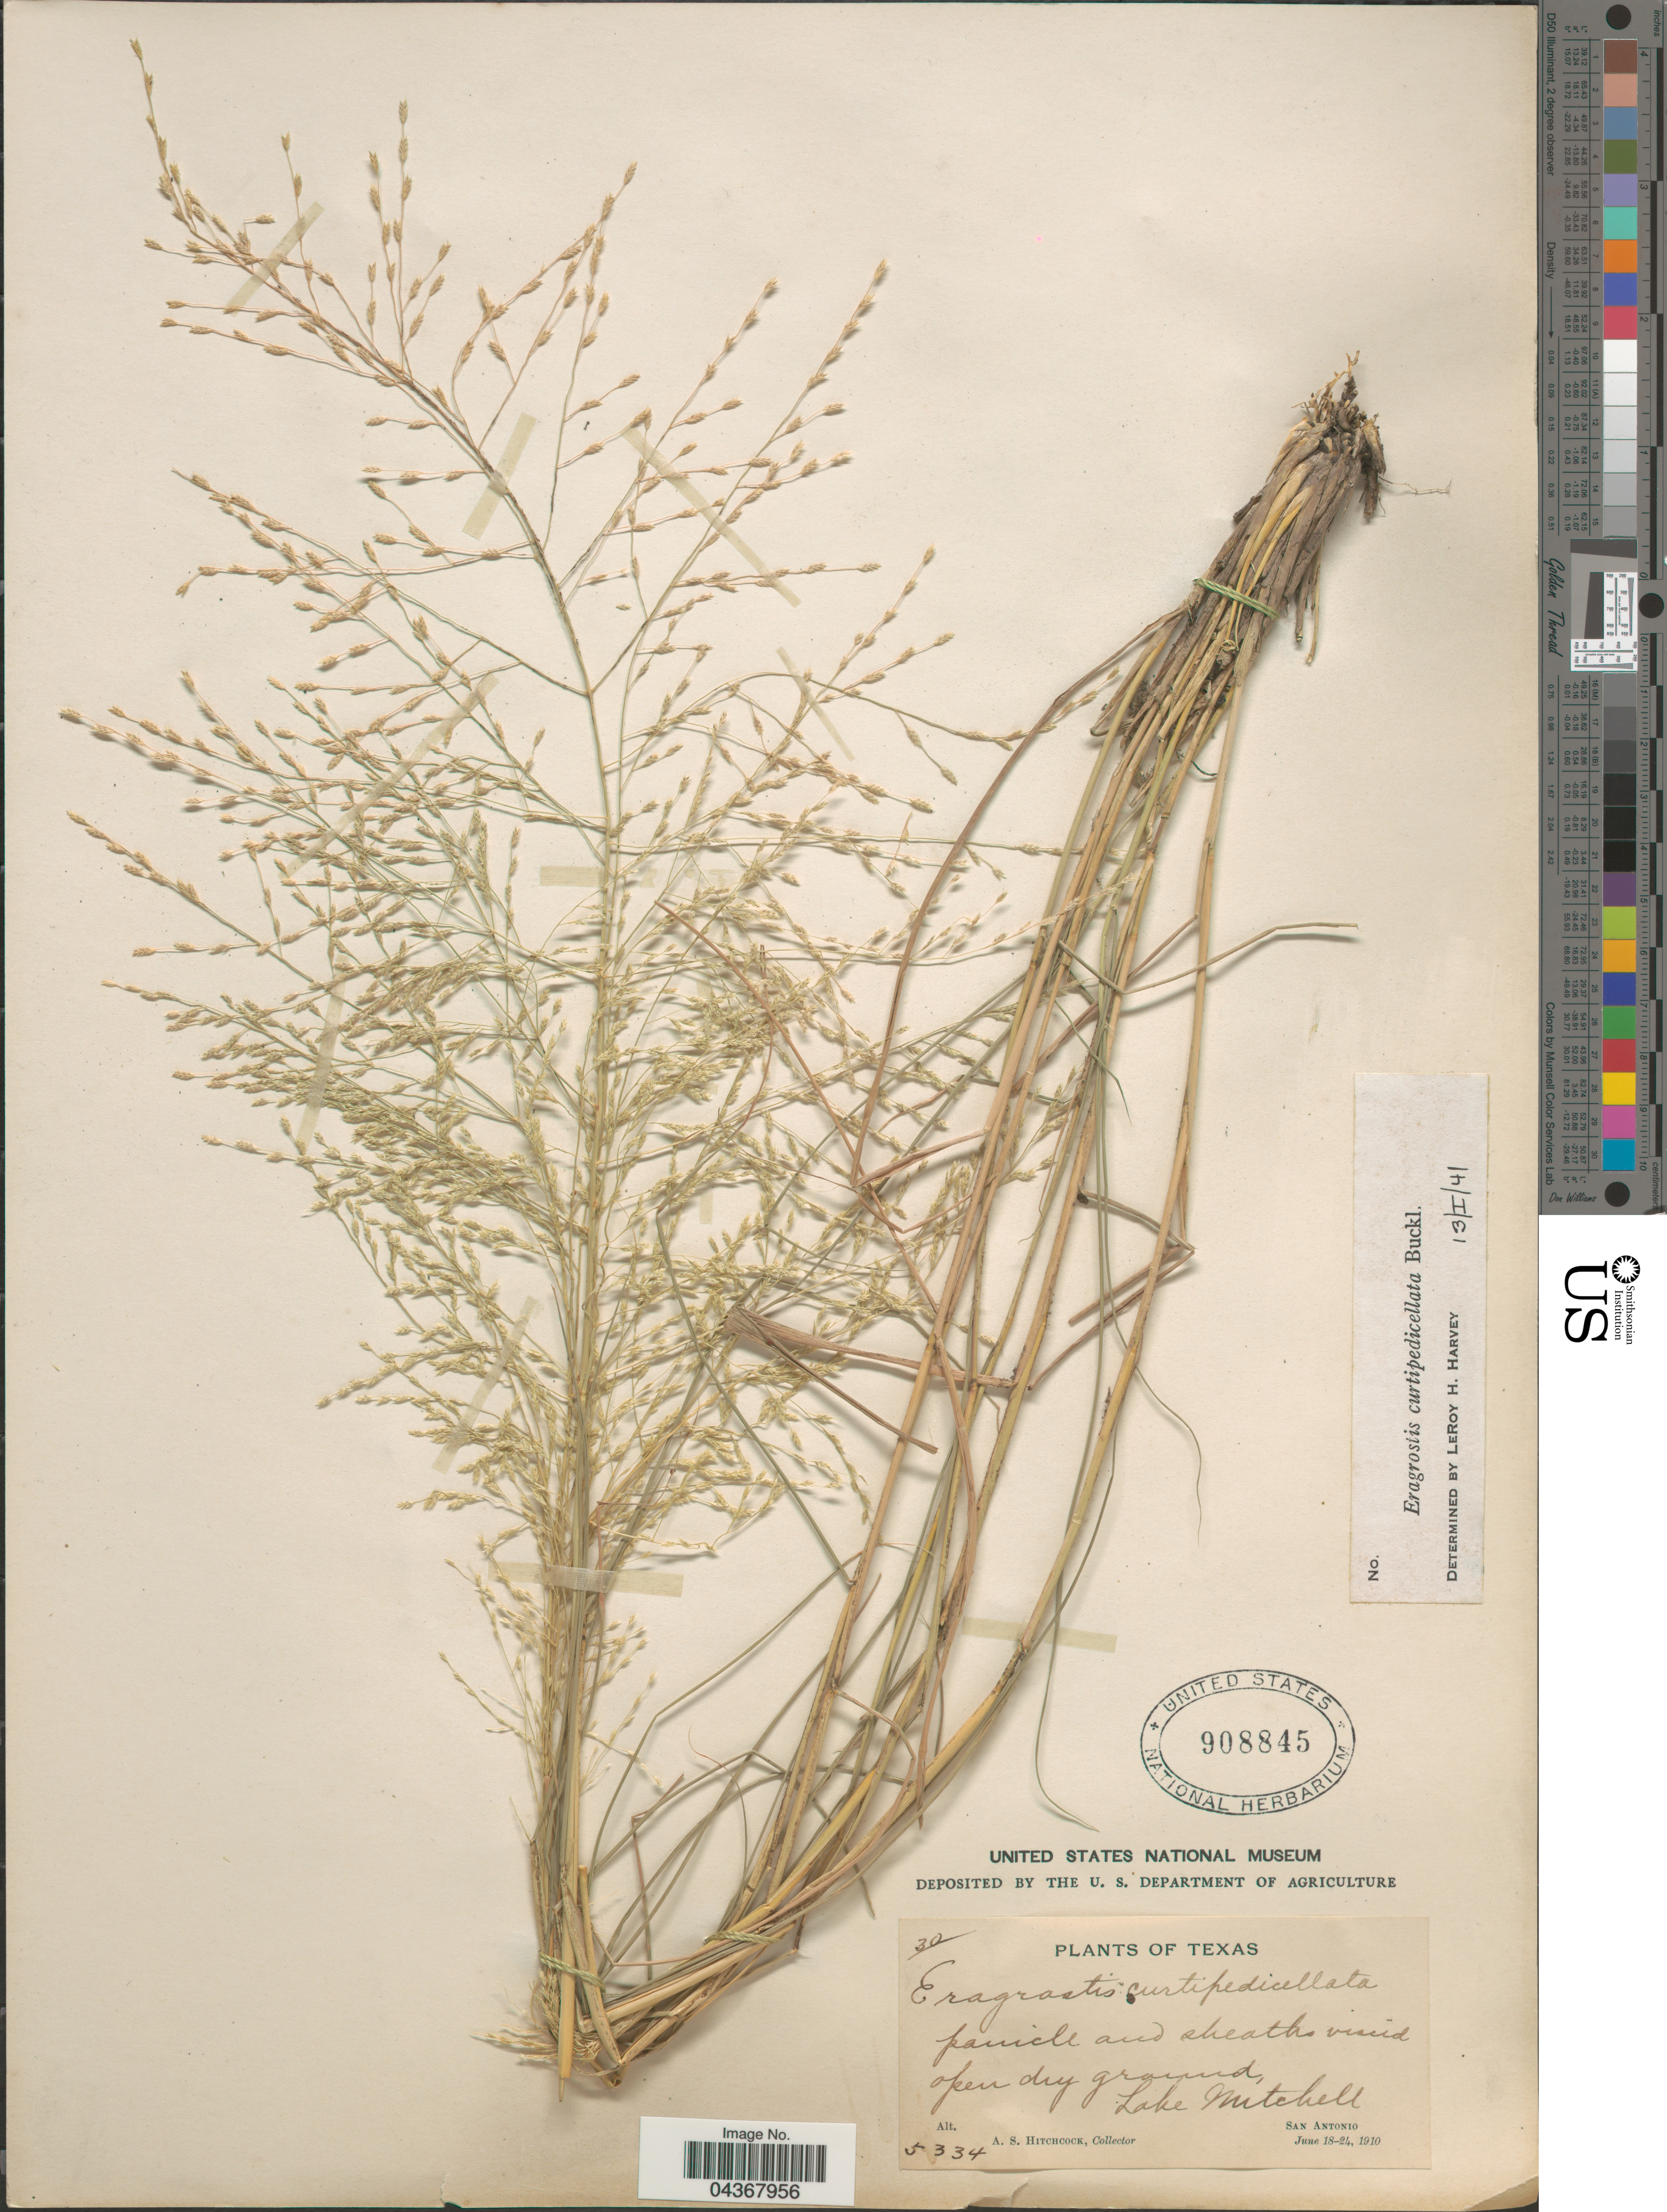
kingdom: Plantae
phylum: Tracheophyta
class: Liliopsida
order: Poales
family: Poaceae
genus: Eragrostis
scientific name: Eragrostis curtipedicellata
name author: Buckley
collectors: A. S. Hitchcock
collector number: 5334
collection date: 1910-06-18/1910-06-24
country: United States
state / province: Texas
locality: Lake Mitchell. San Antonio.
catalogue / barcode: US 908845